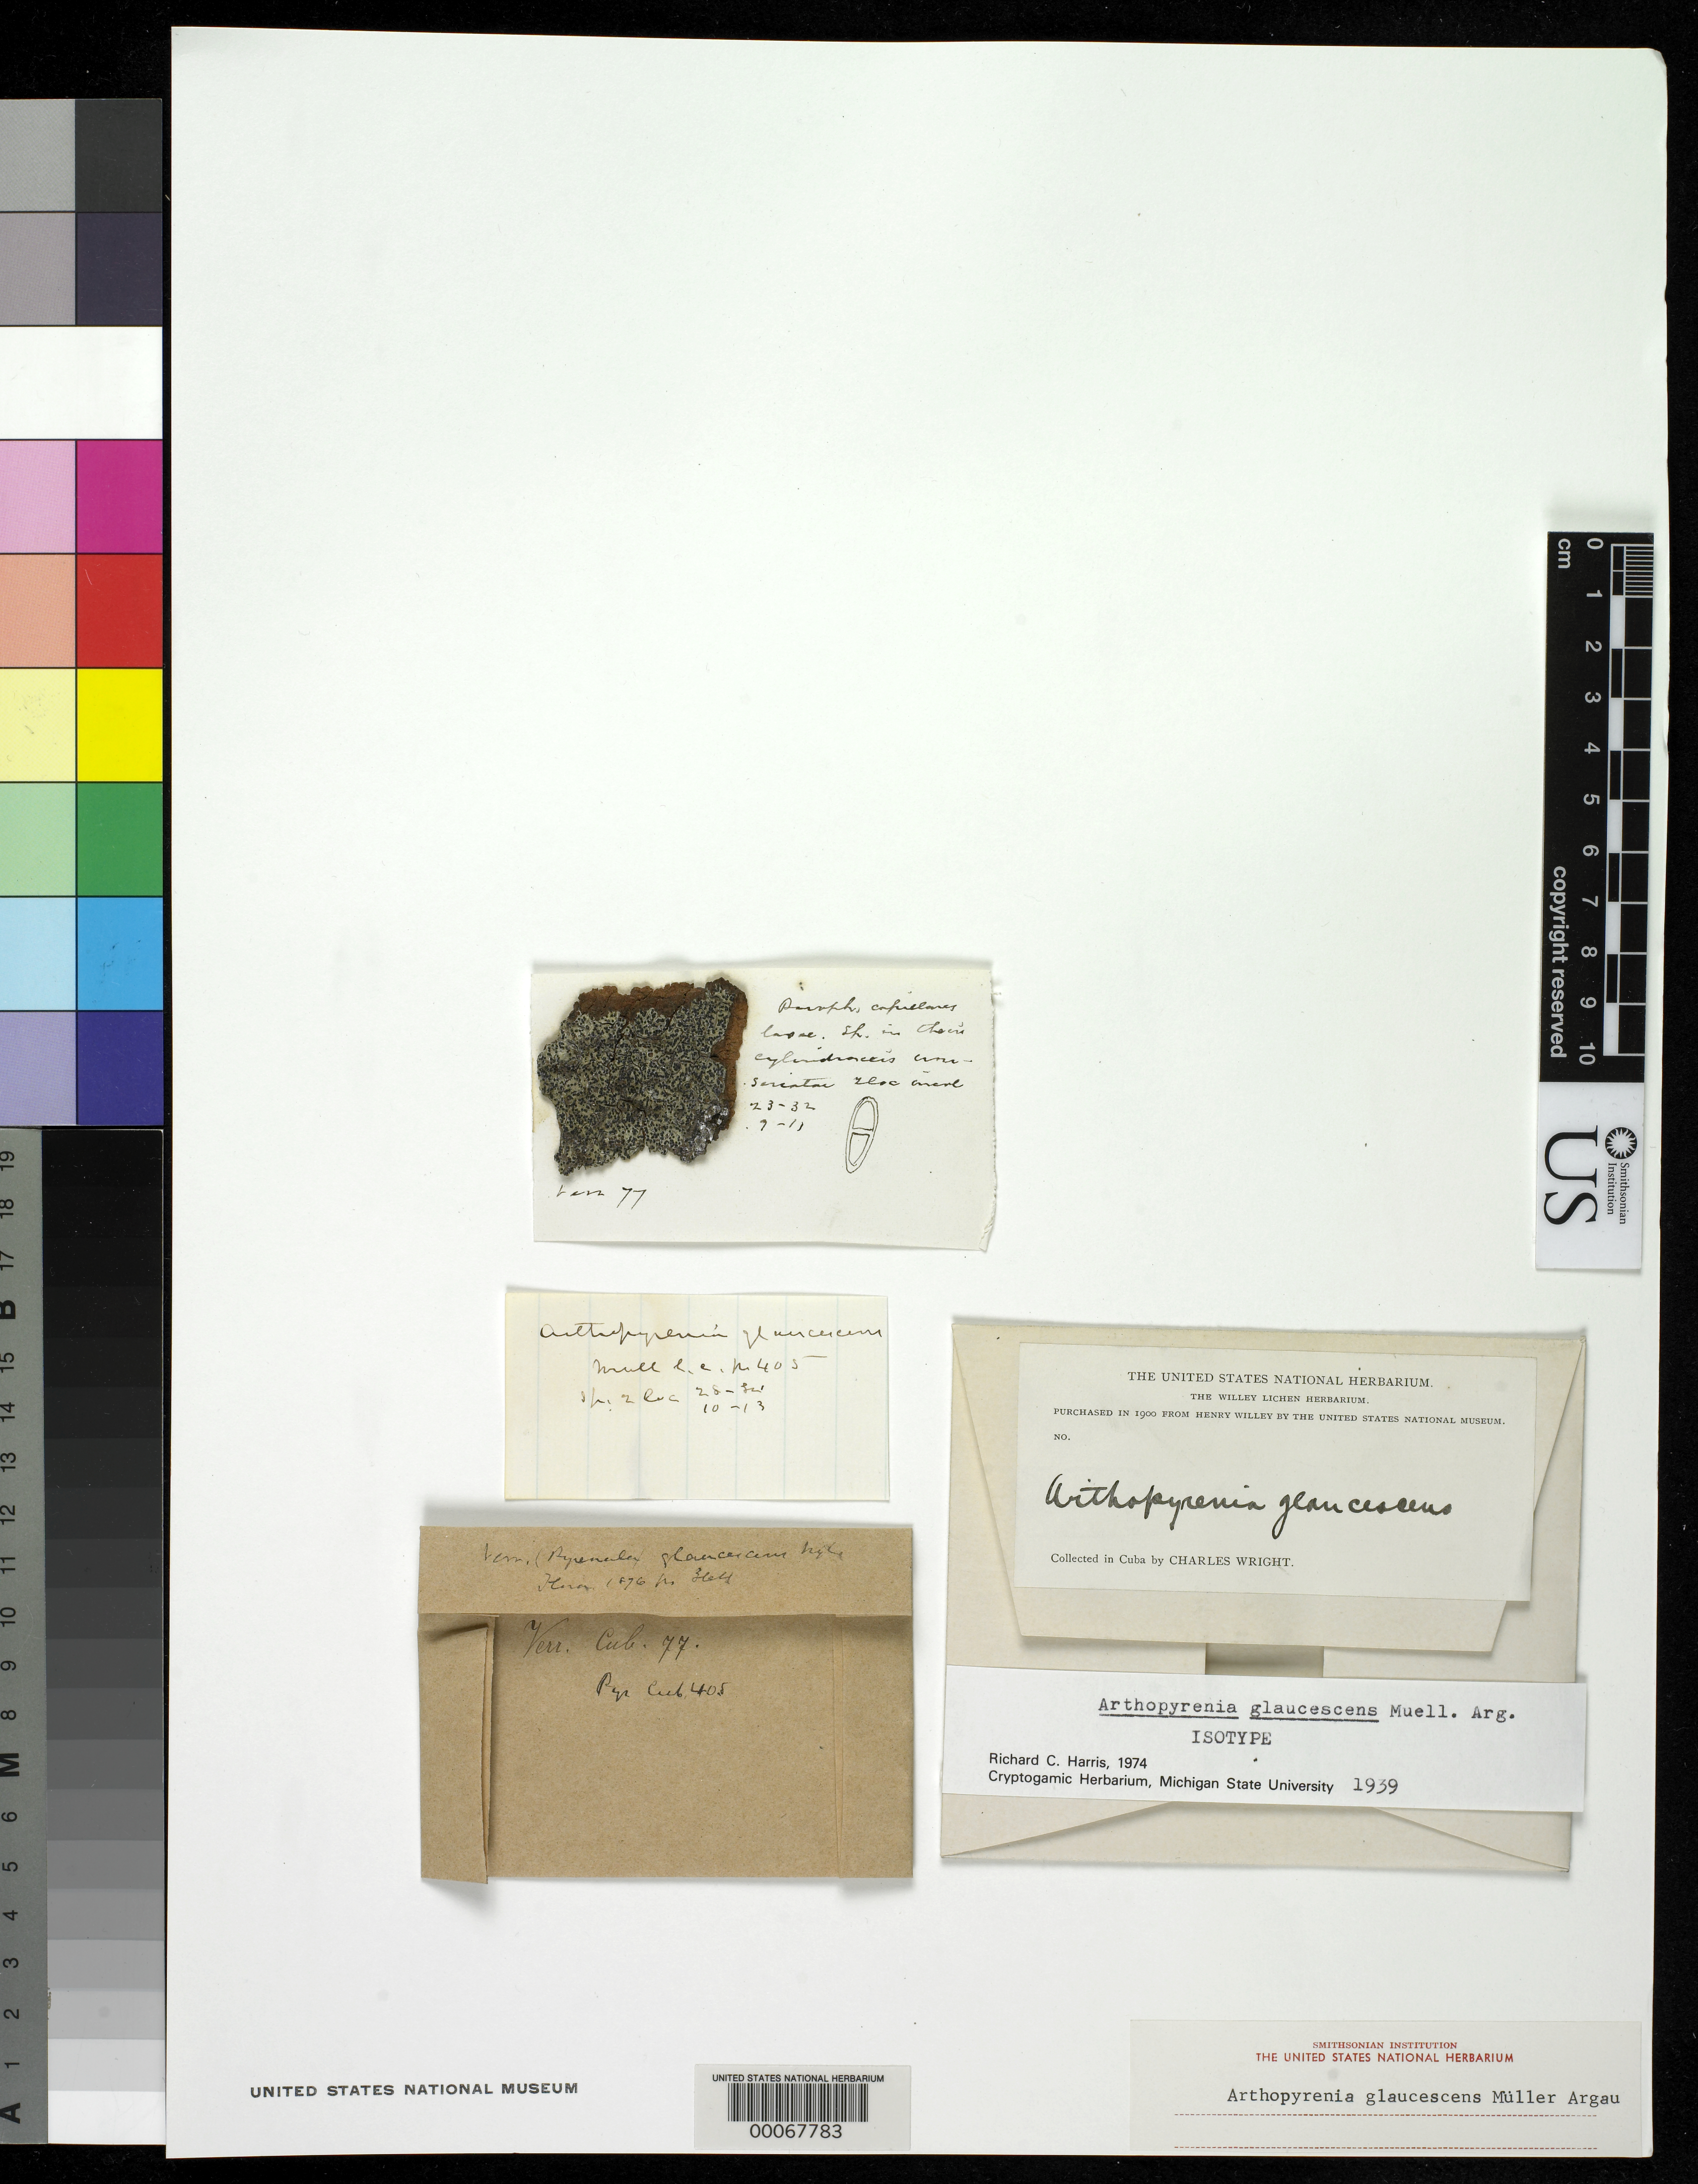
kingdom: Fungi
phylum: Ascomycota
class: Dothideomycetes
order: Pleosporales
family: Arthopyreniaceae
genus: Arthopyrenia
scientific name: Arthopyrenia glaucescens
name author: Müll. Arg. in Engl.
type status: Isotype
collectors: C. Wright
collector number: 77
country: Cuba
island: Greater Antilles